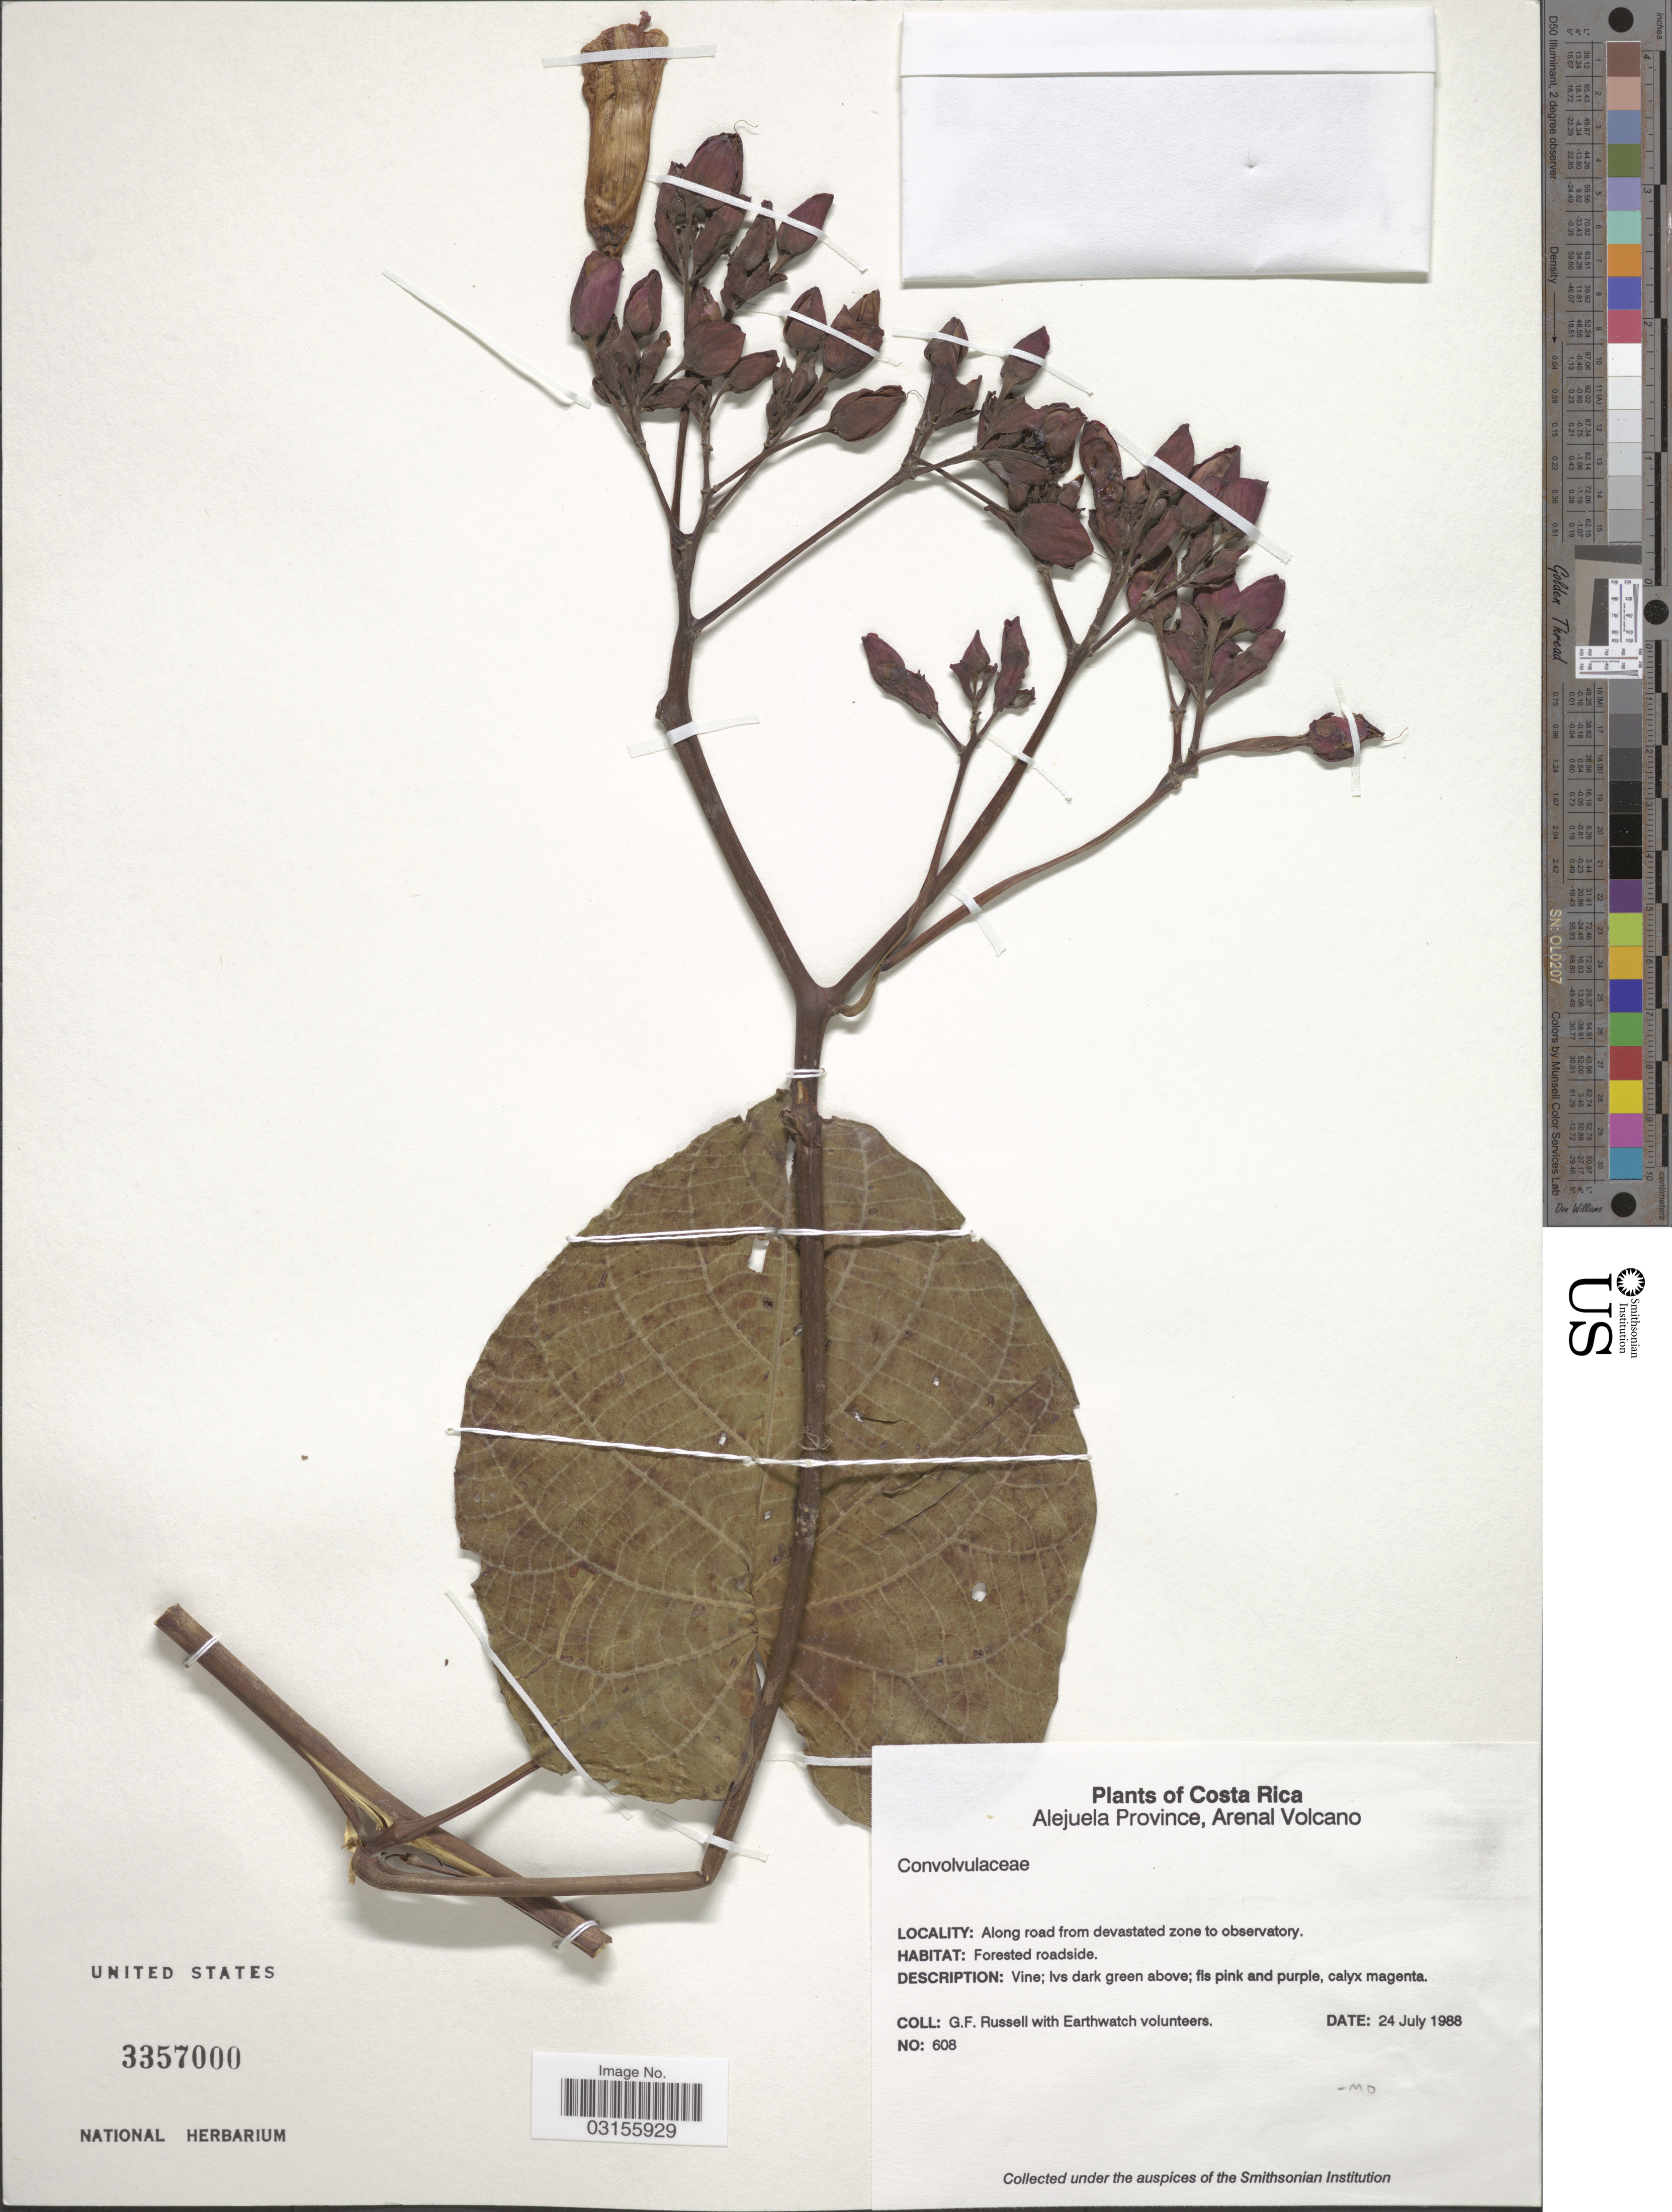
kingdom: Plantae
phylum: Tracheophyta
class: Magnoliopsida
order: Solanales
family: Convolvulaceae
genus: Ipomoea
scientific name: Ipomoea philomega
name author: (Vell.) House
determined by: Staples, G. W.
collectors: G. Russell & Earthwatch Volunteers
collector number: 608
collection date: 1988-07-24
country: Costa Rica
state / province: Alajuela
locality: Arenal Volcano. Along road from devastated zone to observatory.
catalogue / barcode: US 3357000